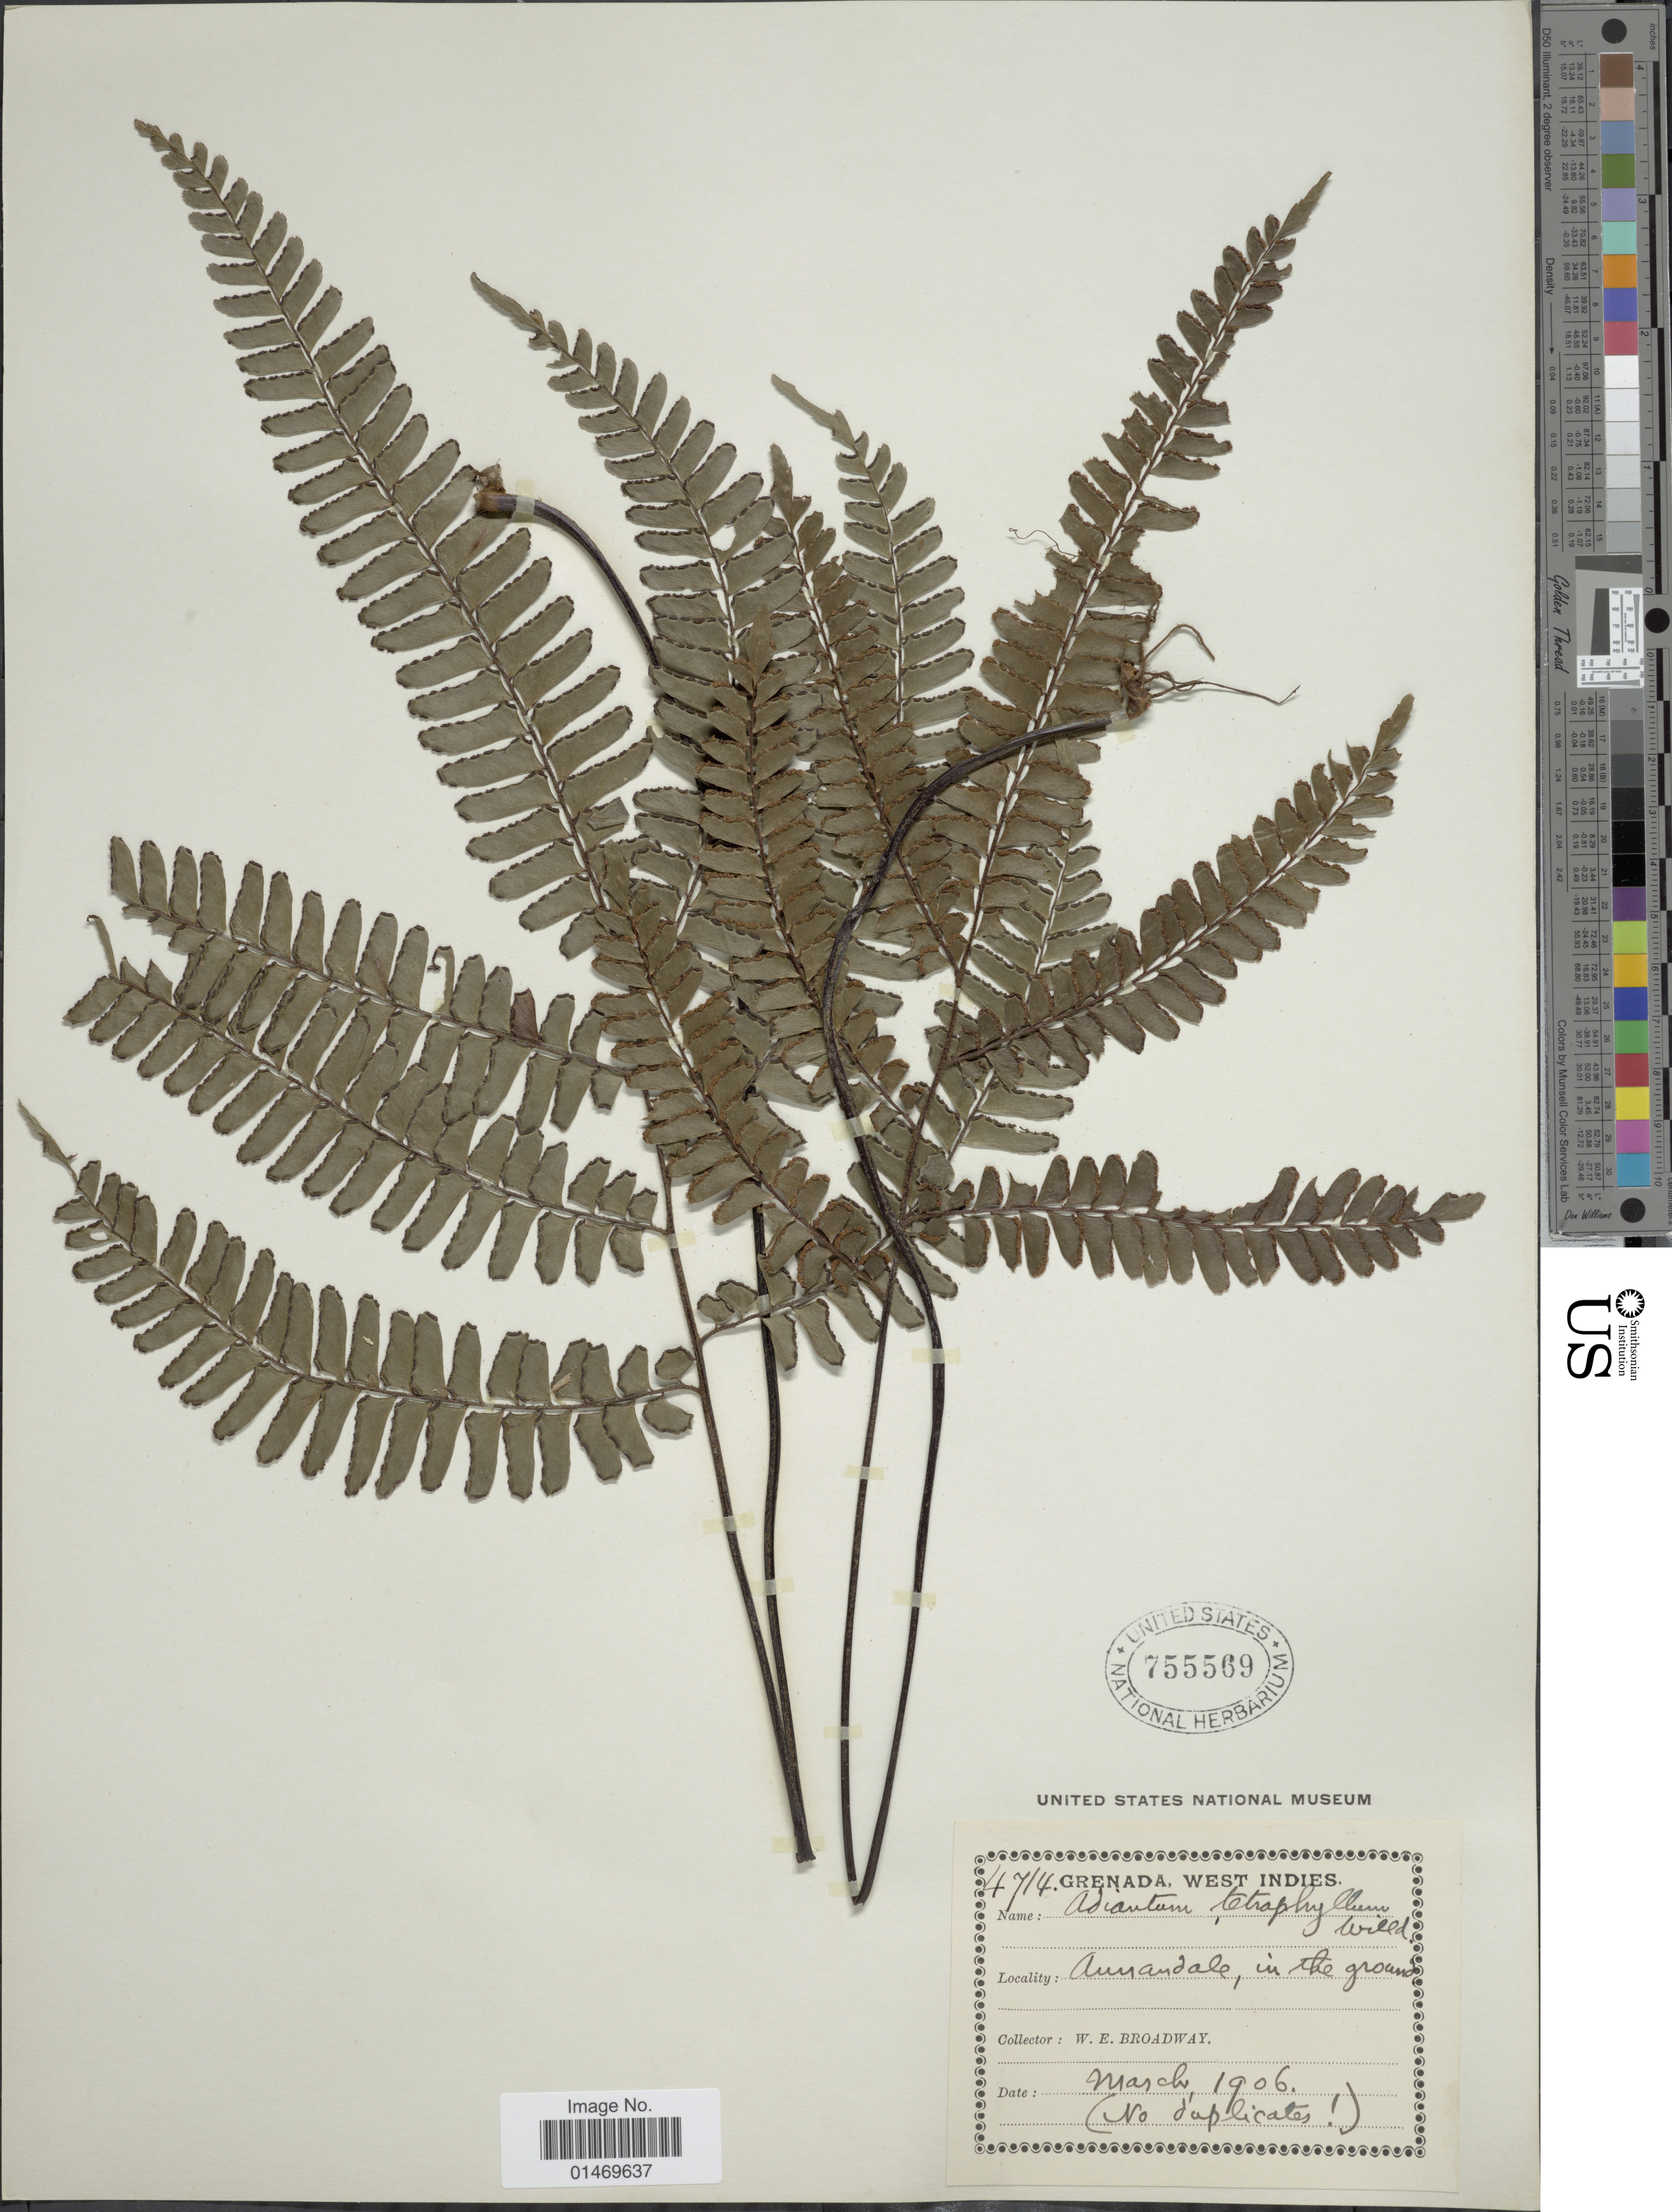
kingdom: Plantae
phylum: Tracheophyta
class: Polypodiopsida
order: Polypodiales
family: Pteridaceae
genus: Adiantum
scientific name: Adiantum tetraphyllum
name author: Humb. & Bonpl. ex Willd.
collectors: W. E. Broadway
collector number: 4714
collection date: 1906-03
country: Grenada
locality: Annandale, in the ground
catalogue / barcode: US 755569